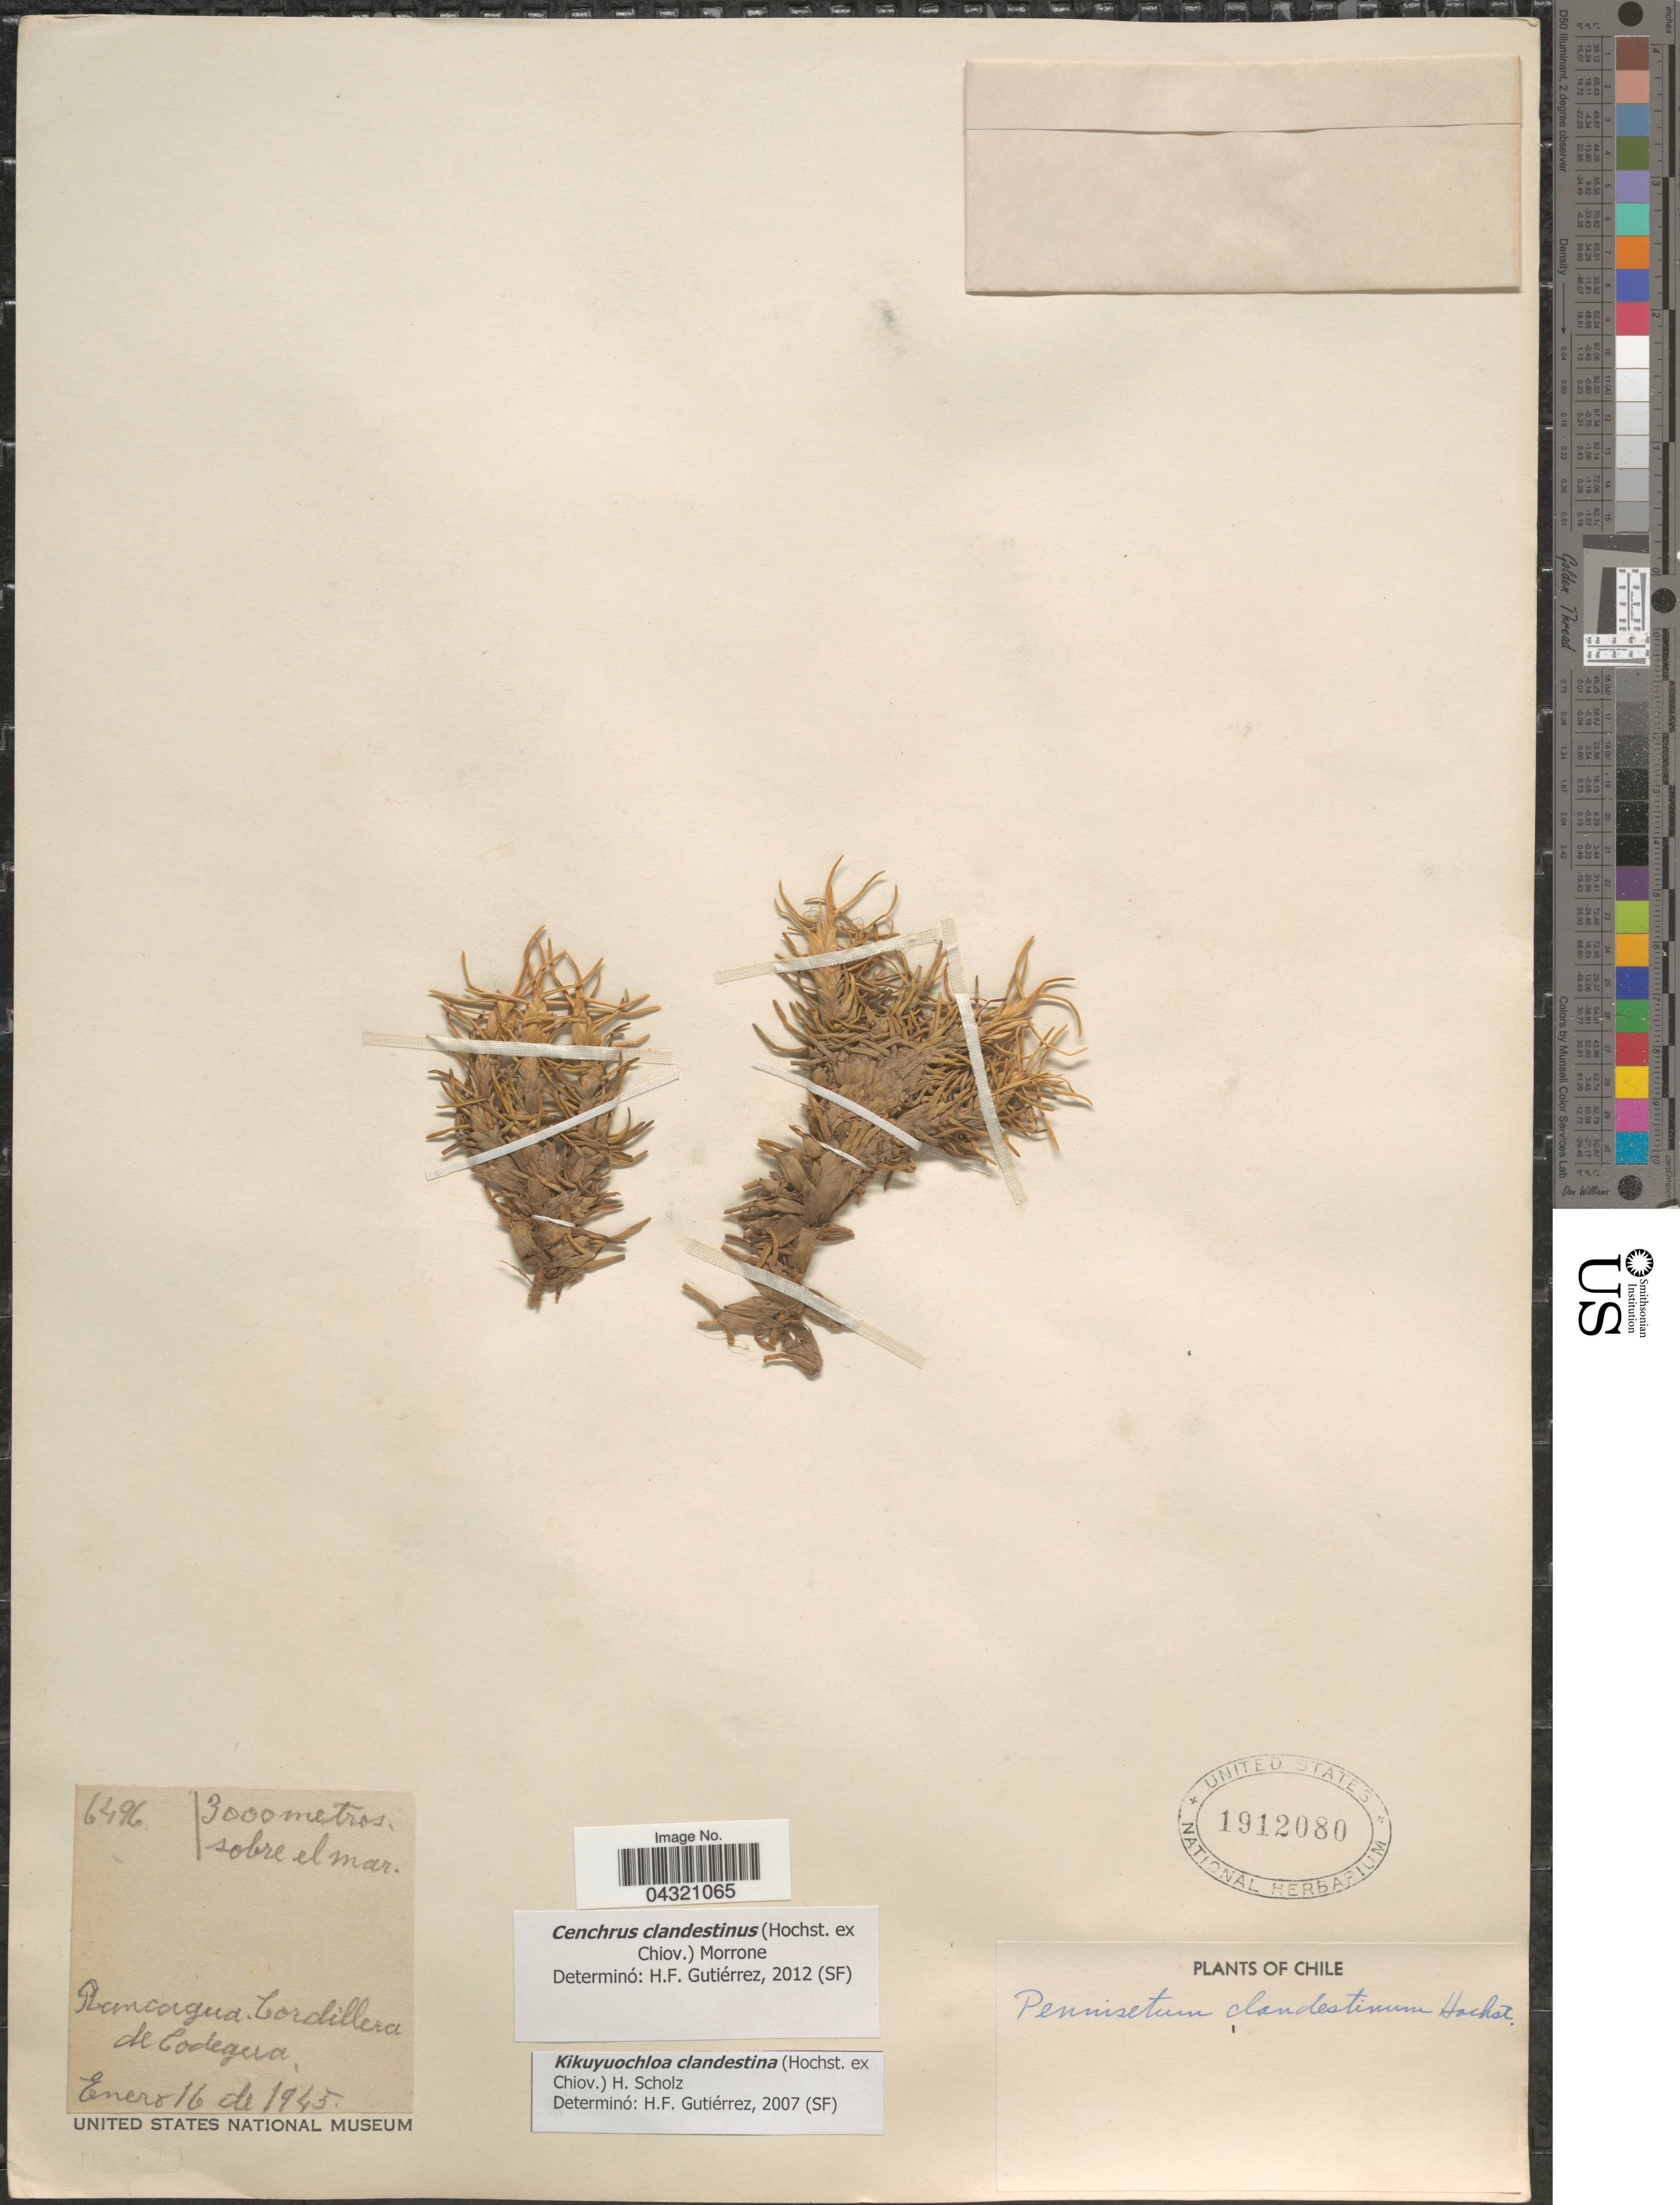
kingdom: Plantae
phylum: Tracheophyta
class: Liliopsida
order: Poales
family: Poaceae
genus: Cenchrus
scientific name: Cenchrus clandestinus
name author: (Hochst. & Chiov.) Morrone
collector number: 6496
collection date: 1945-01-16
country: Chile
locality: Rancagua. Cordillera de Codegua.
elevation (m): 3000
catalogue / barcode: US 1912080